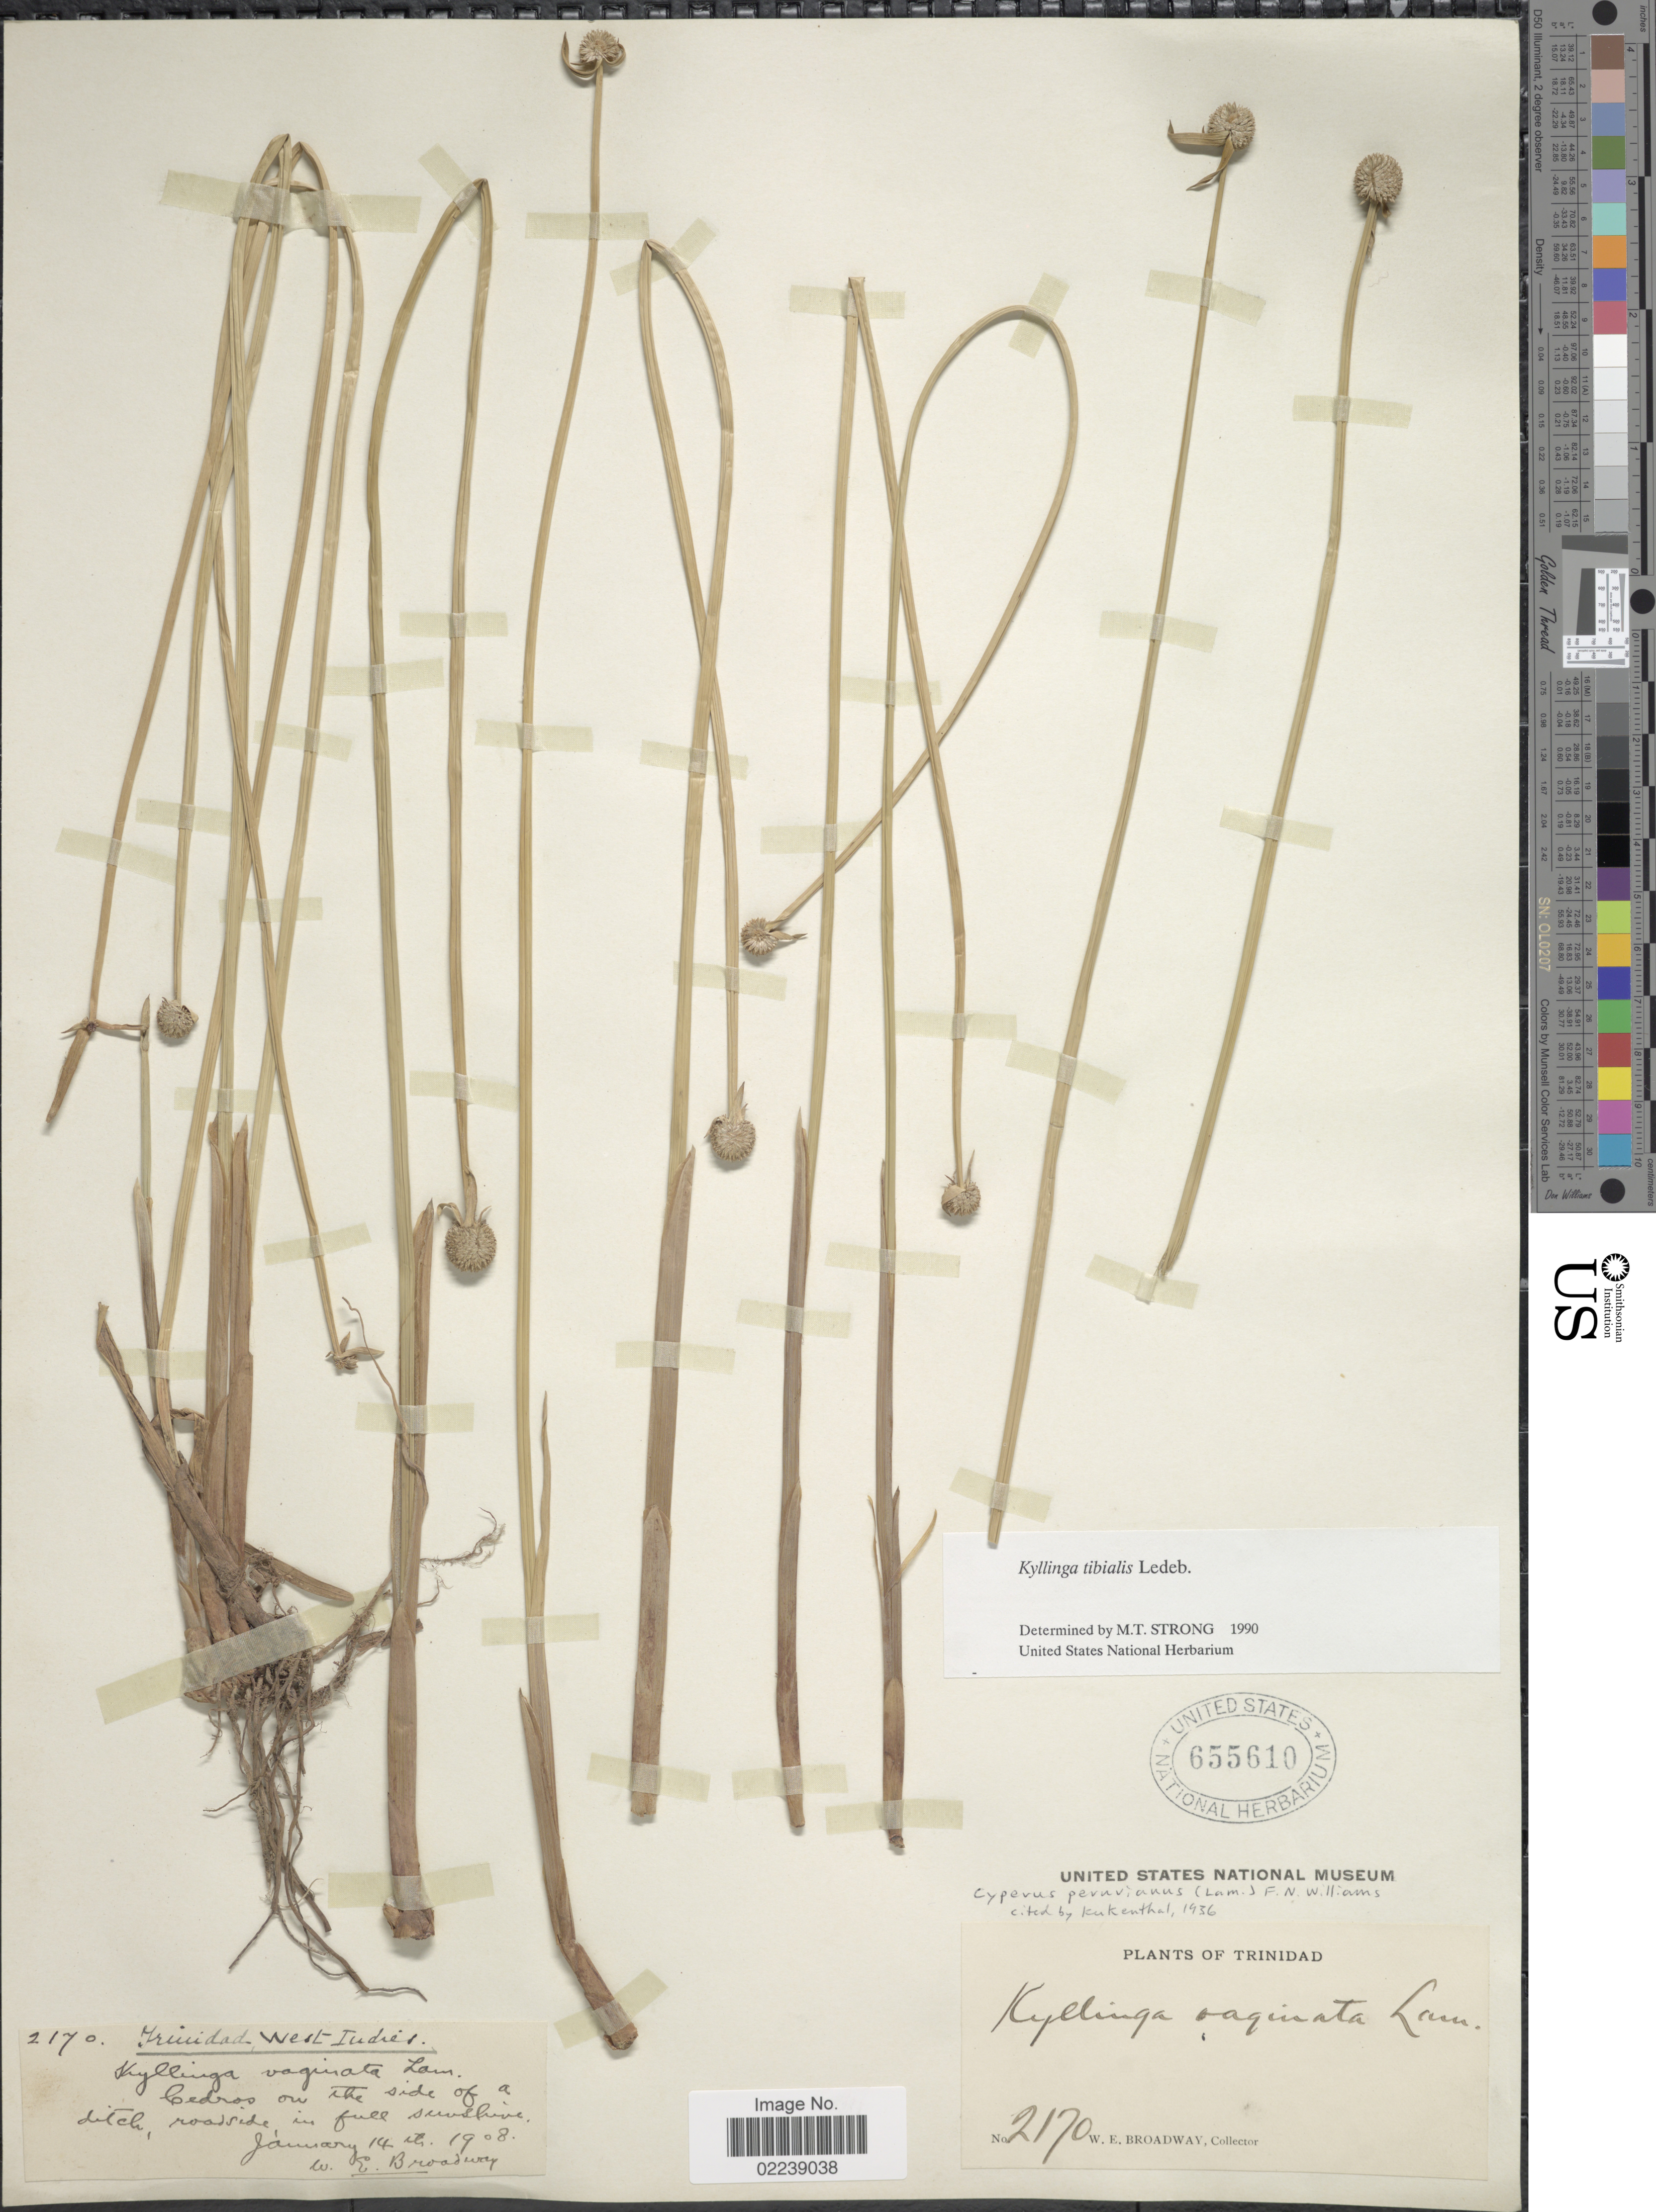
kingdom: Plantae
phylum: Tracheophyta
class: Liliopsida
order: Poales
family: Cyperaceae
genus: Cyperus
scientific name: Cyperus tibialis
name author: (Poit. ex Ledeb.) Govaerts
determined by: Strong, Mark T., (BOT), Smithsonian Institution - National Museum of Natural History (UNITED STATES)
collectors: W. E. Broadway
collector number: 2170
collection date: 1908-01-14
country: Trinidad and Tobago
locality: Trinidad, West Indies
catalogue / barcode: US 655610